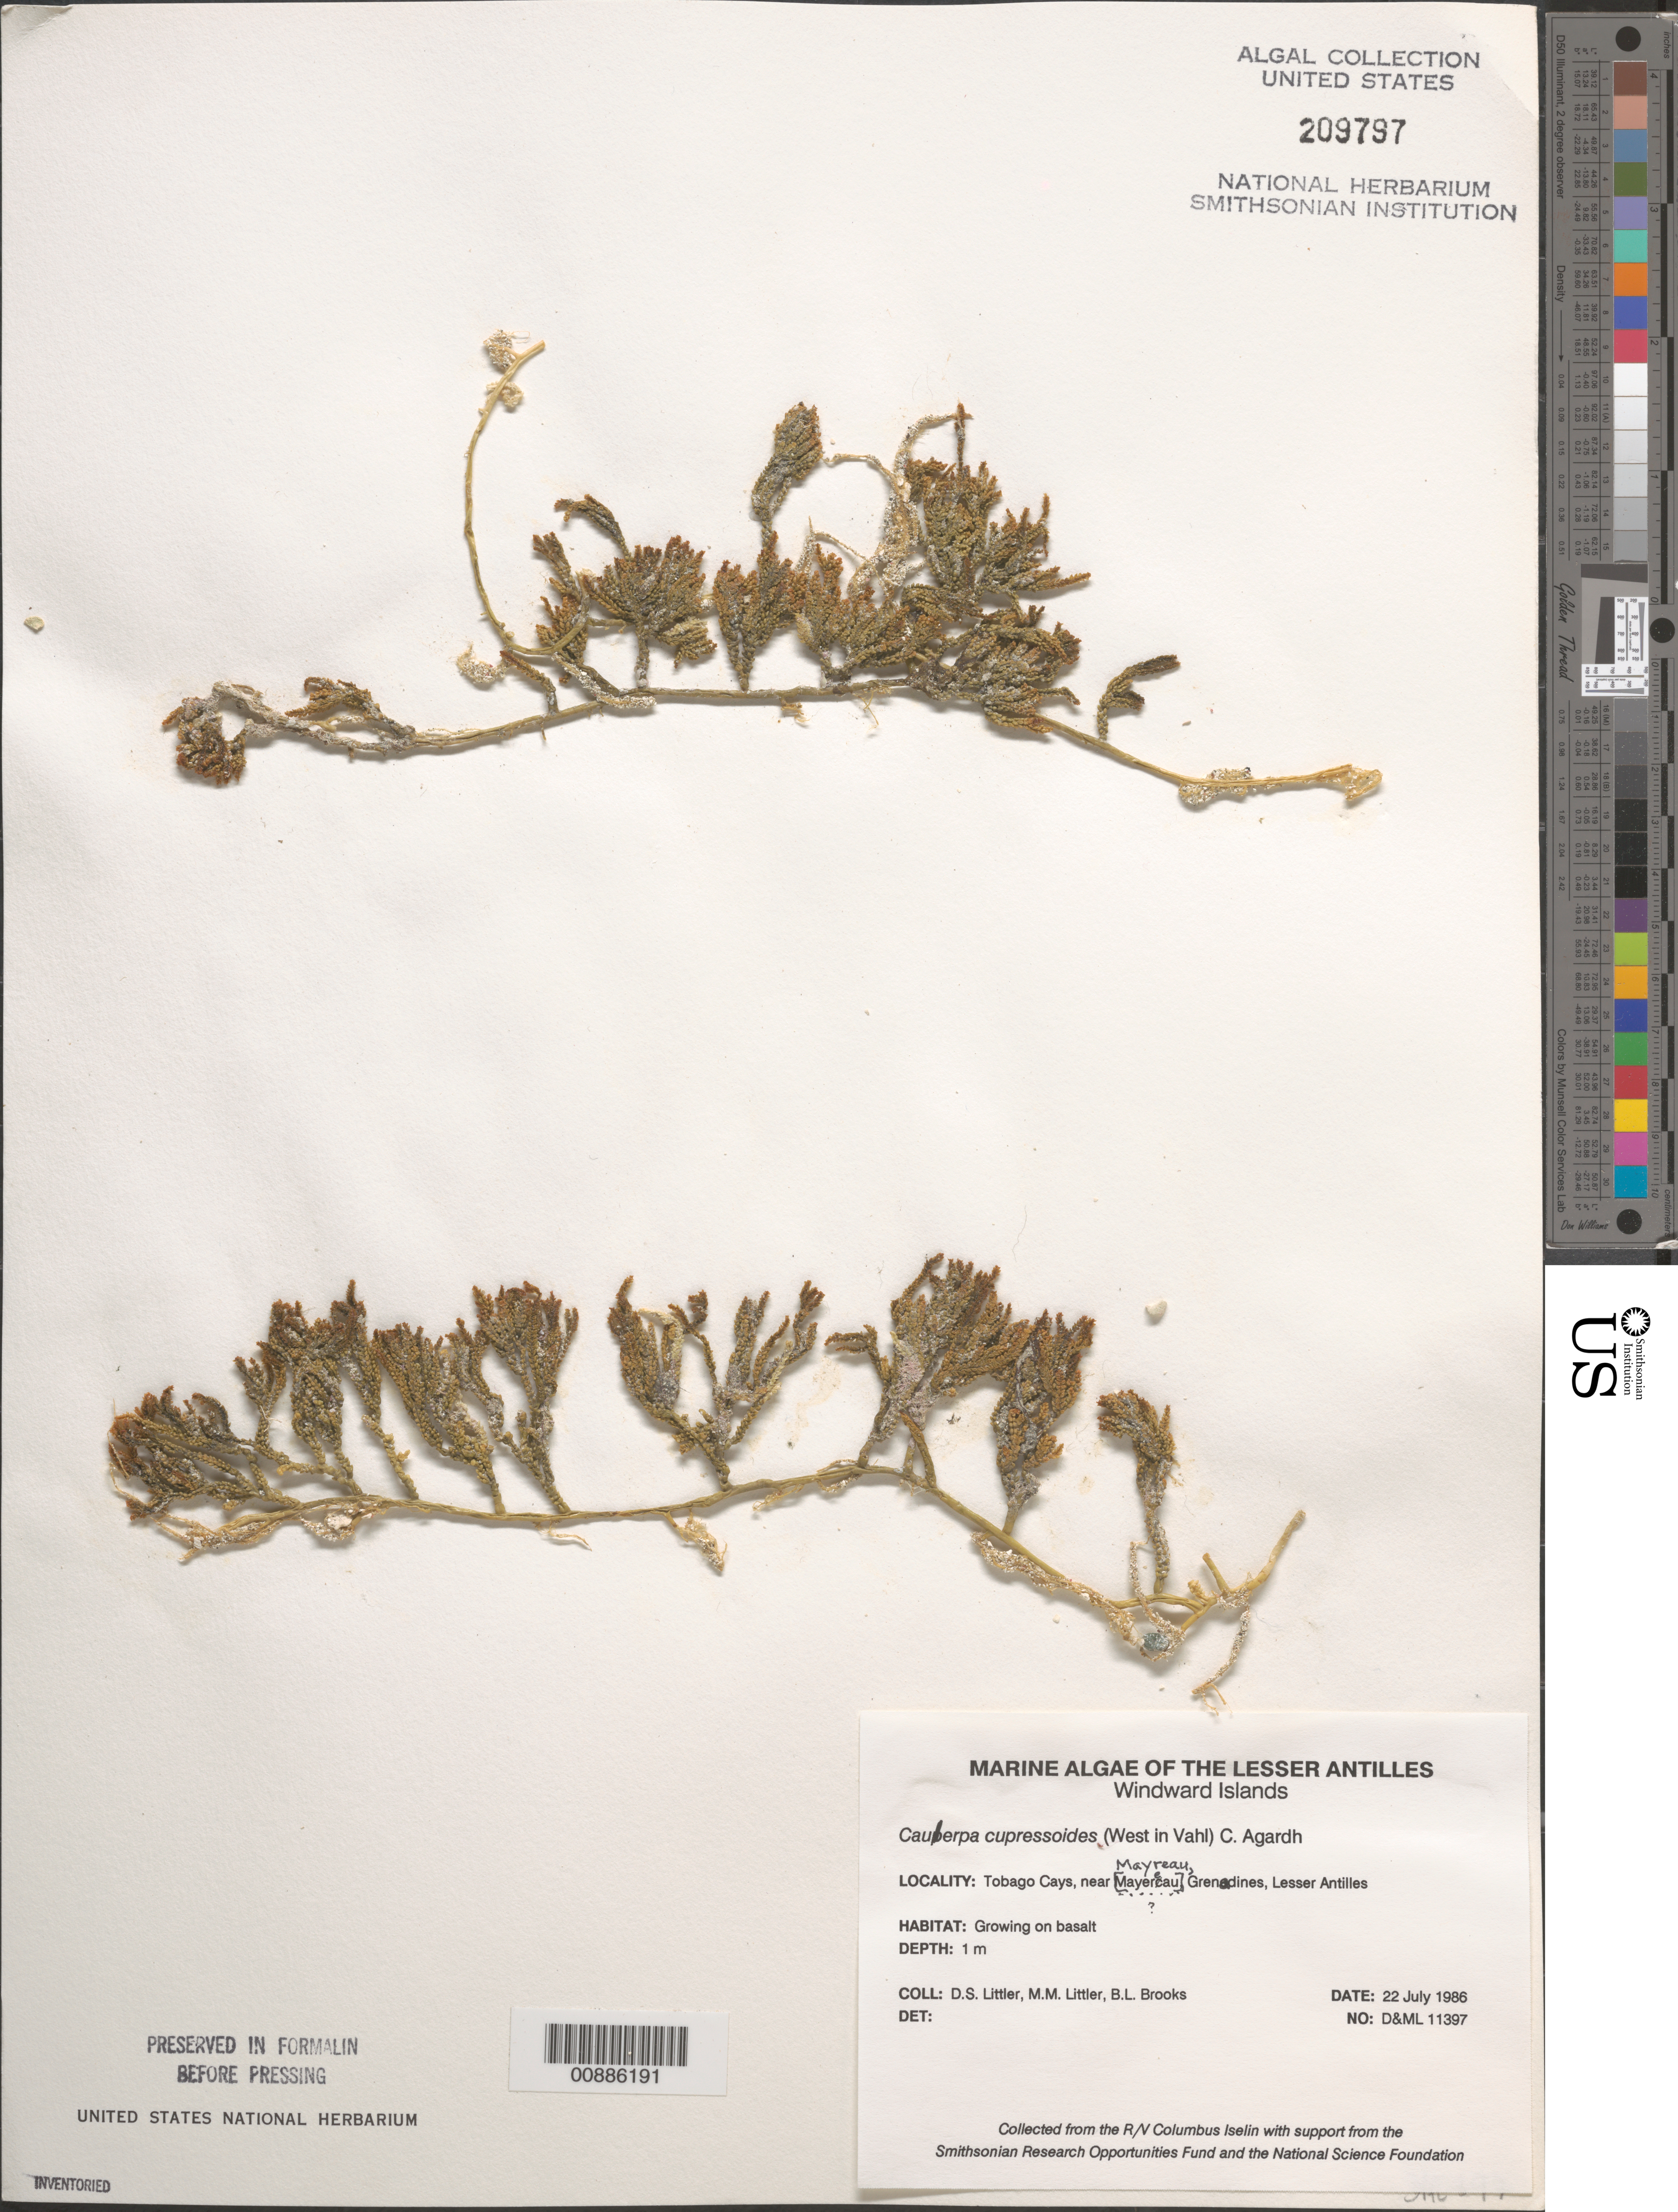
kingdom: Plantae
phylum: Chlorophyta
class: Ulvophyceae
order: Bryopsidales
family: Caulerpaceae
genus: Caulerpa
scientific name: Caulerpa cupressoides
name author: (Vahl) C. Agardh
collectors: D. S. Littler, M. M. Littler & B. Brooks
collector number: D&ML 11397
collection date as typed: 22 Jul 1986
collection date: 1986-07-22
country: St. Vincent - Grenadines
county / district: Grenadines Parish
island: Mayreau [Mayereau]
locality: Near Mayreau (Mayereau)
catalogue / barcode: US 209797